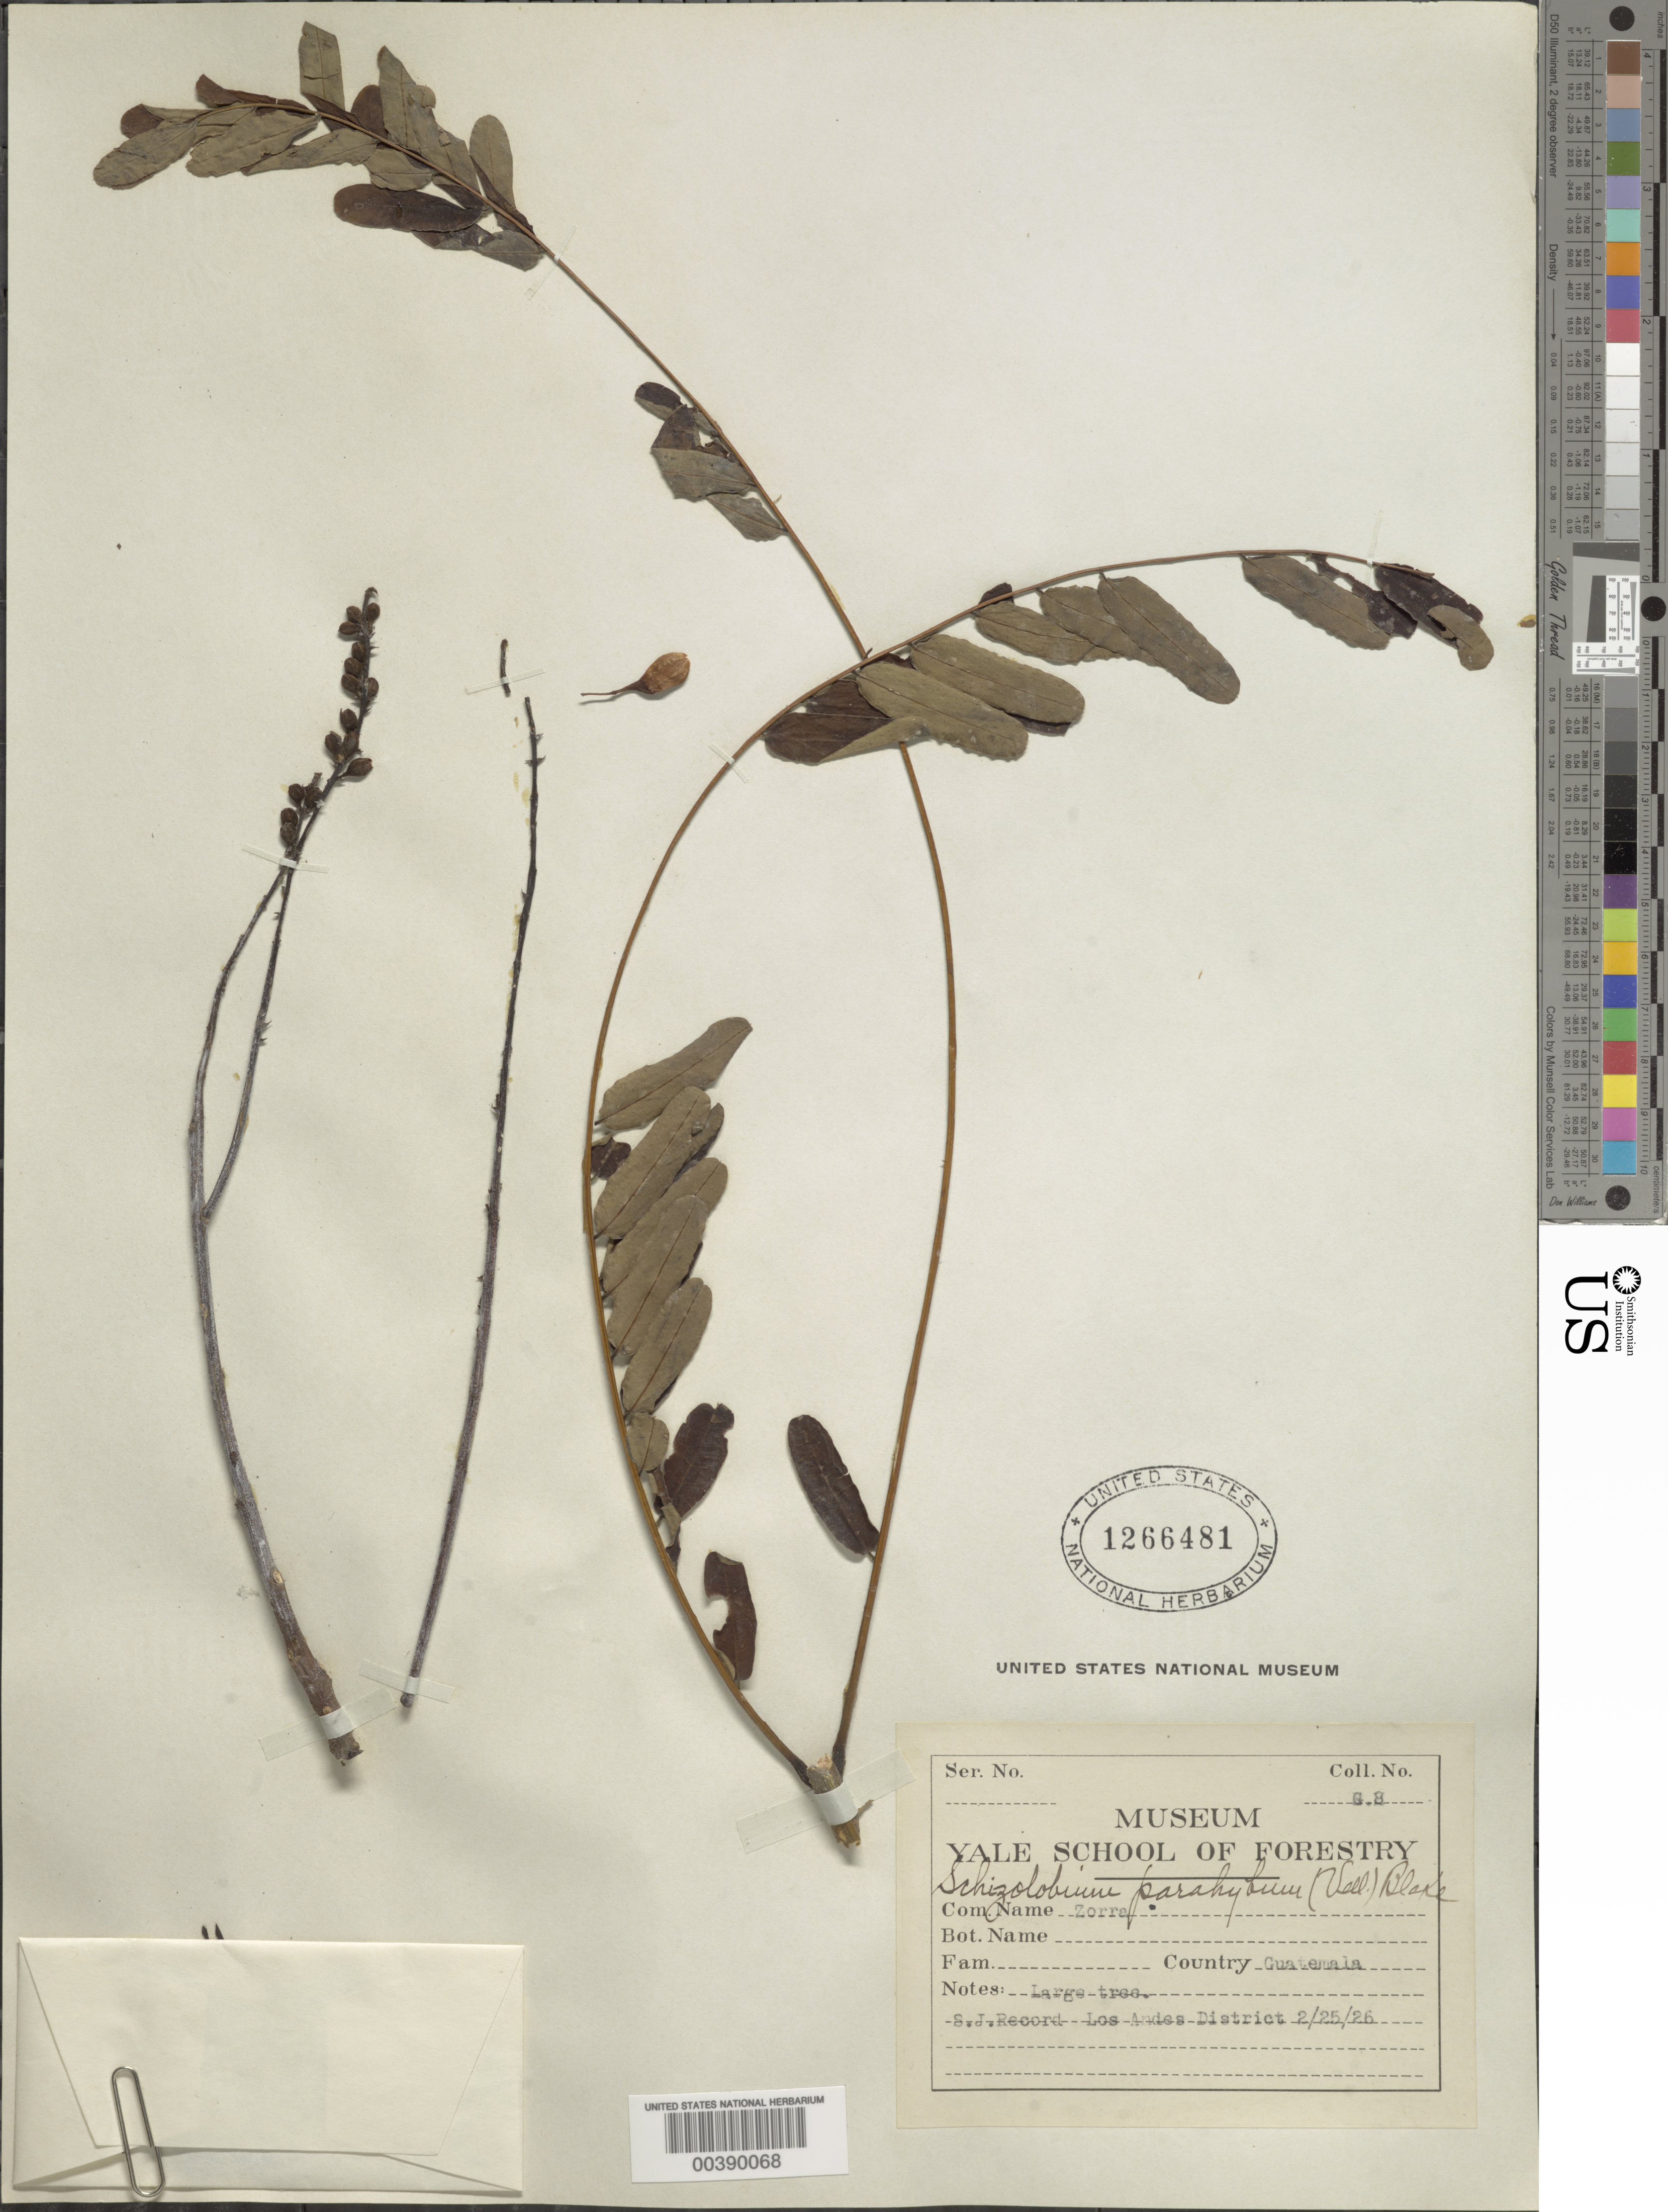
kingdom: Plantae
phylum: Tracheophyta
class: Magnoliopsida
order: Fabales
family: Fabaceae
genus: Schizolobium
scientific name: Schizolobium parahyba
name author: (Vell.) S.F. Blake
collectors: S. J. Record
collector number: G.8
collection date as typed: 25 Feb 1926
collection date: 1926-02-25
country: Guatemala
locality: Los andes dist.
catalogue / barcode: US 1266481